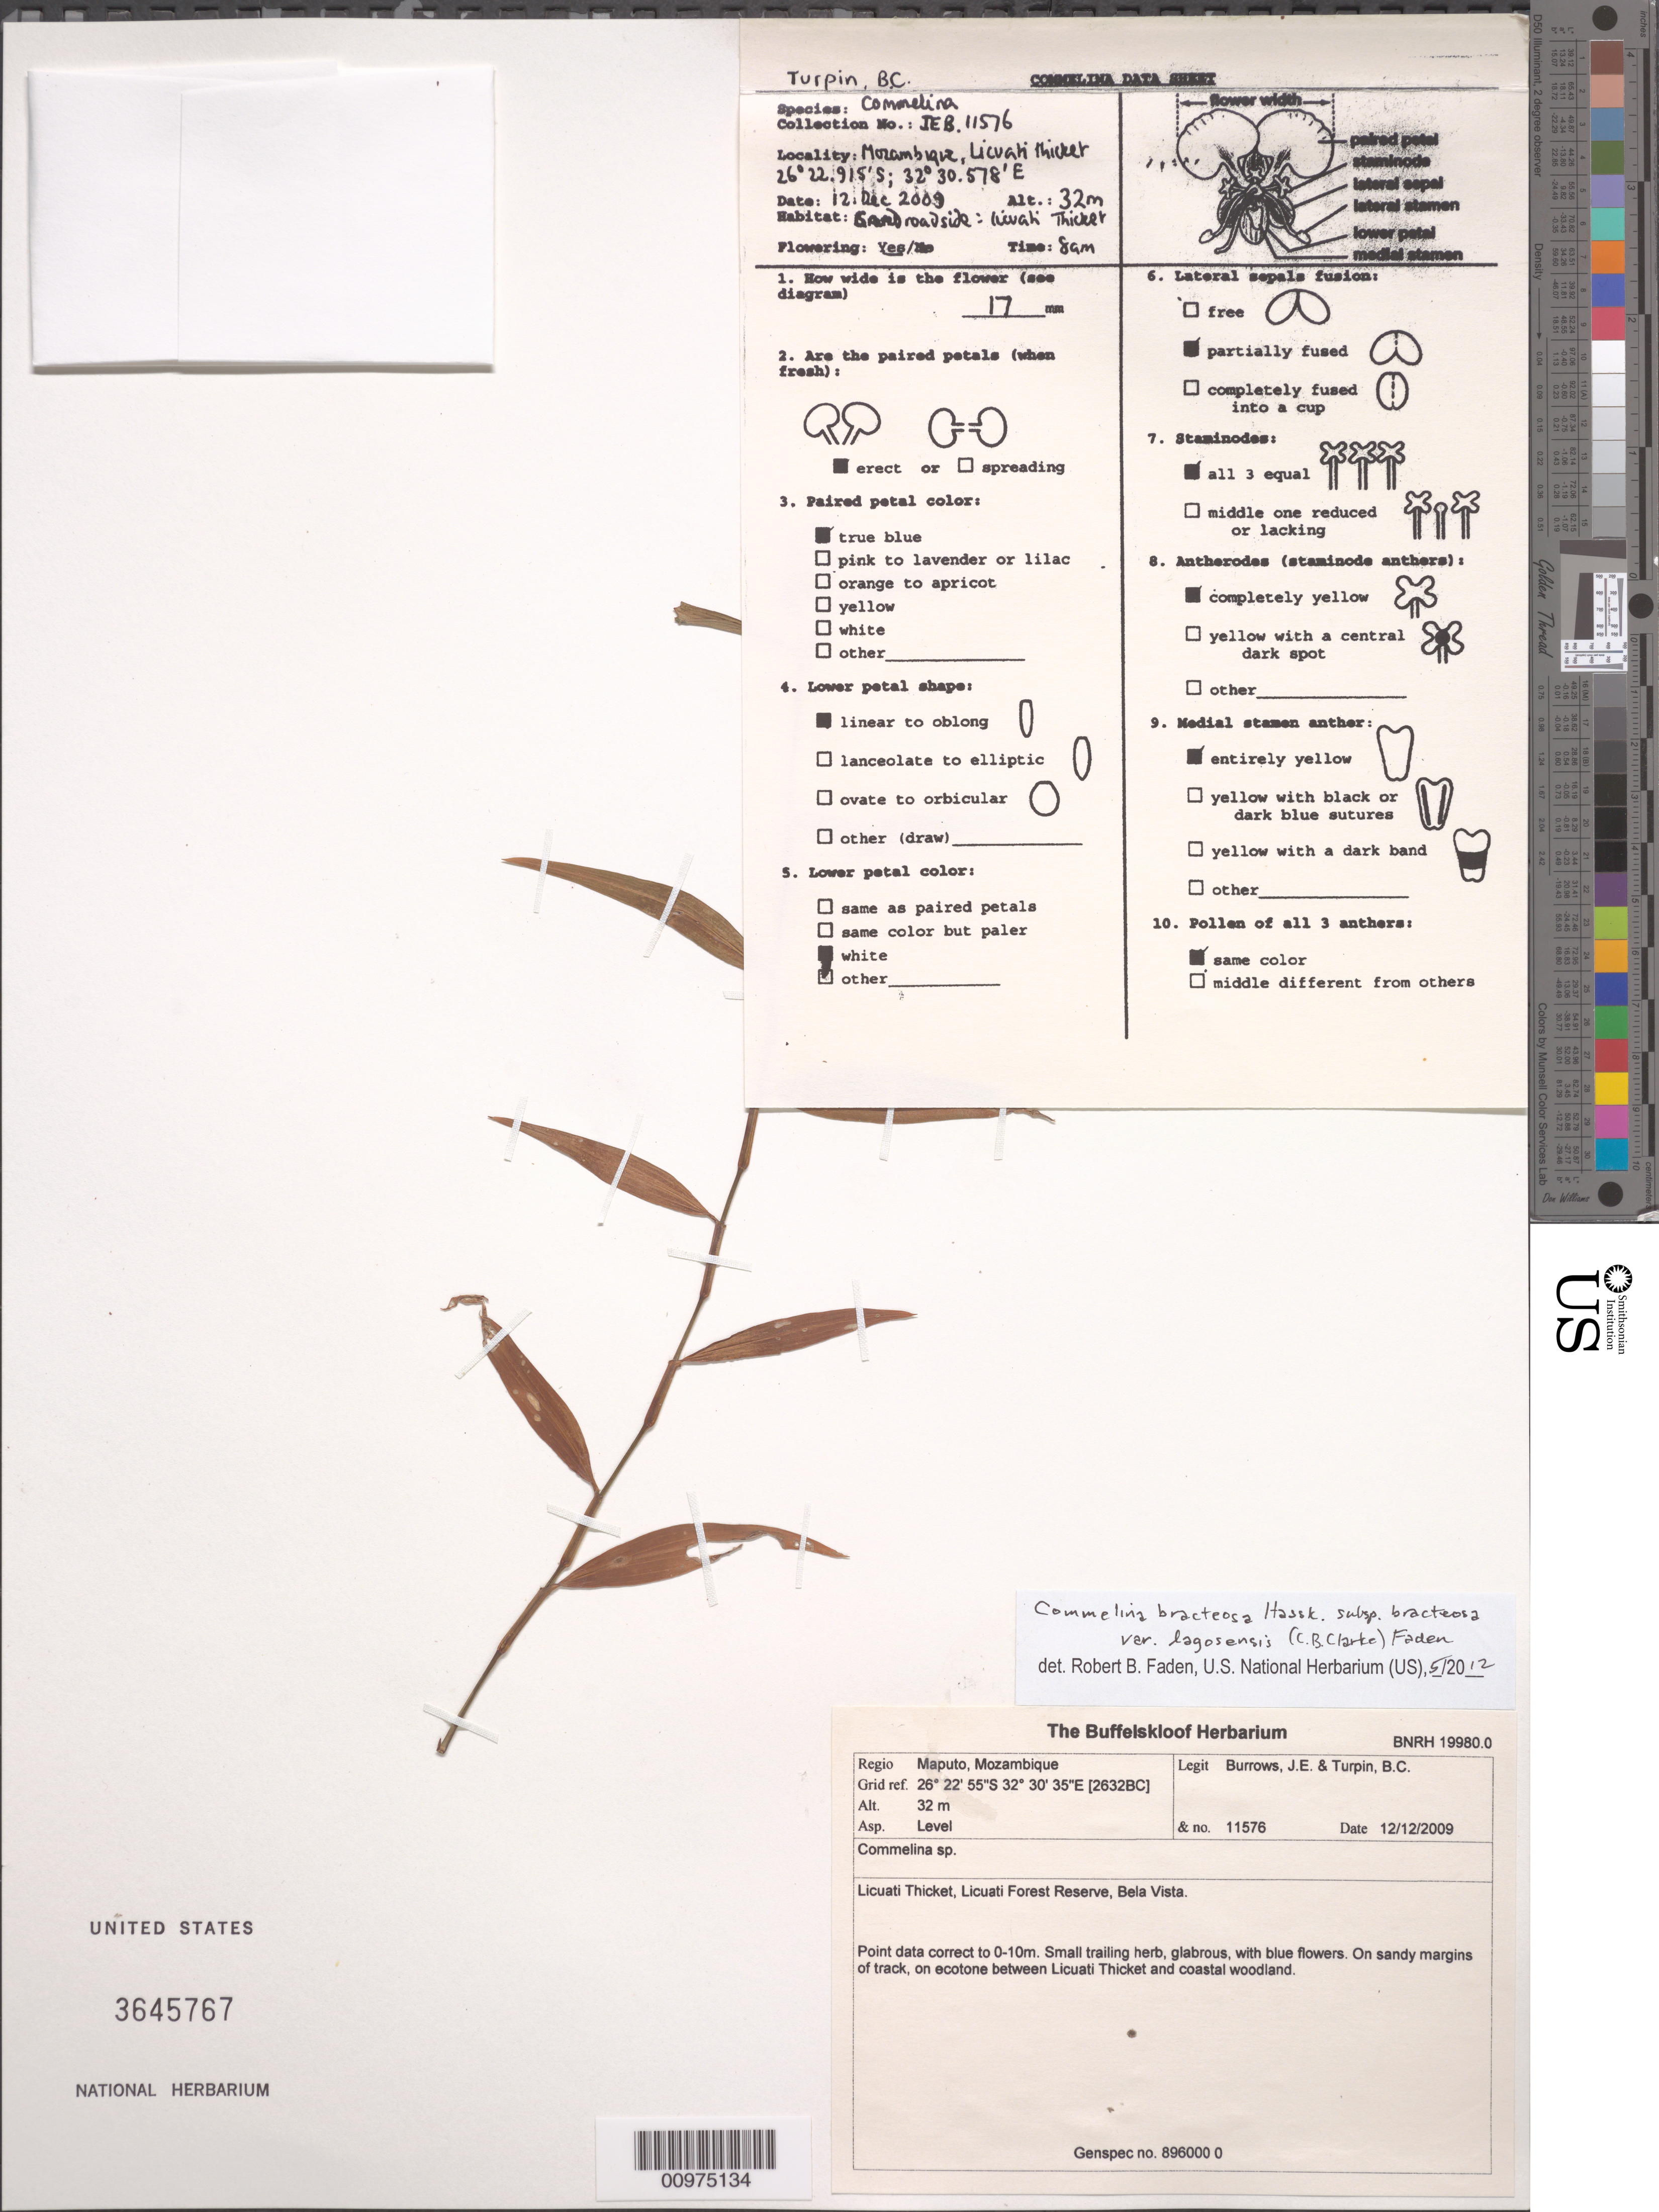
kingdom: Plantae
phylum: Tracheophyta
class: Liliopsida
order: Commelinales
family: Commelinaceae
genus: Commelina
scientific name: Commelina bracteosa var. lagosensis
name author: (C.B. Clarke) Faden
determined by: Faden, Robert B., (US), Smithsonian Institution - National Museum of Natural History (UNITED STATES)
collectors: J. Burrows & B. C. Turpin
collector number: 11576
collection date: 2009-12-12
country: Mozambique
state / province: Maputo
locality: Licuati Thicket, Licuati Forest Reserve, Bela Vista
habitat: On sandy margins of track, on ecotone between Licuati Thicket and coastal woodland.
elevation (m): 32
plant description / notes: GRID REFERENCE: 2632BC Genspec no. 896000 0 Point data correct to 0-10 m Asp. Level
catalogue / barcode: US 3645767